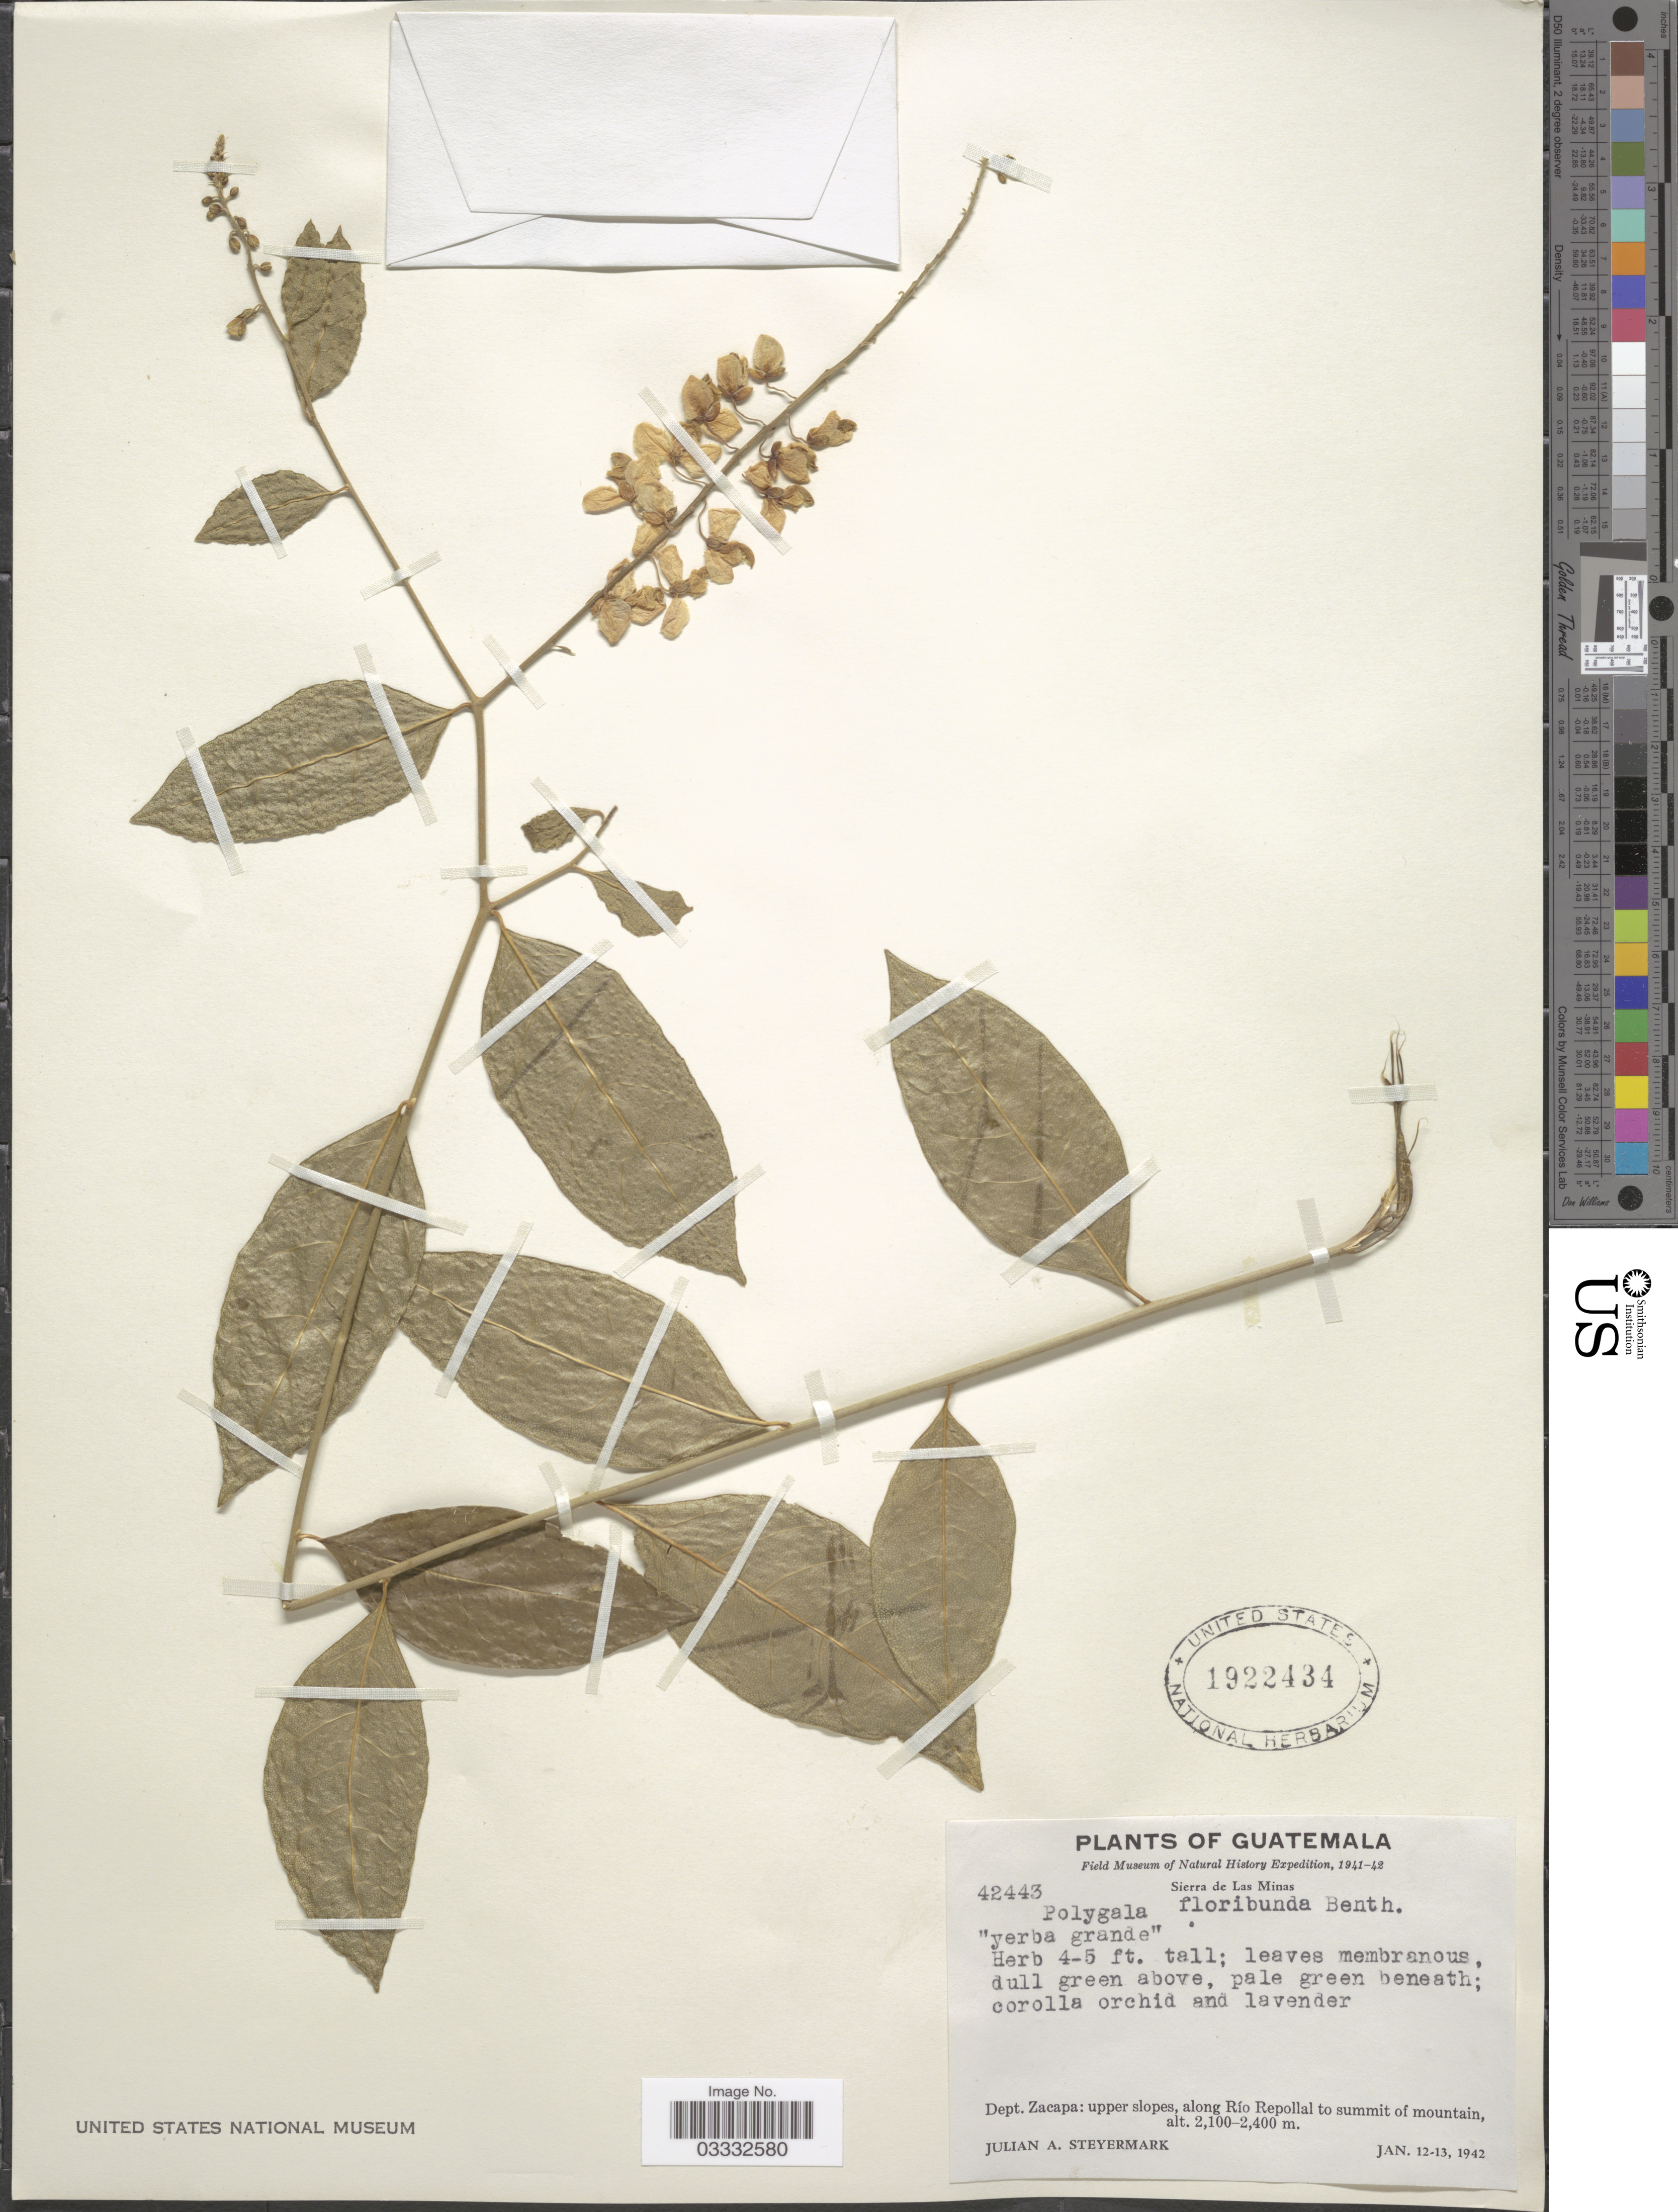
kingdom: Plantae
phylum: Tracheophyta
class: Magnoliopsida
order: Fabales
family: Polygalaceae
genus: Asemeia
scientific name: Asemeia floribunda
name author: (Benth.) J.F.B. Pastore & J.R. Abbott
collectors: J. Steyermark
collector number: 42443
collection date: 1942-01-12/1942-01-13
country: Guatemala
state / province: Zacapa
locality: upper slopes, along Río Repollal to summit of mountain.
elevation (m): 2100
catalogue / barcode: US 1922434